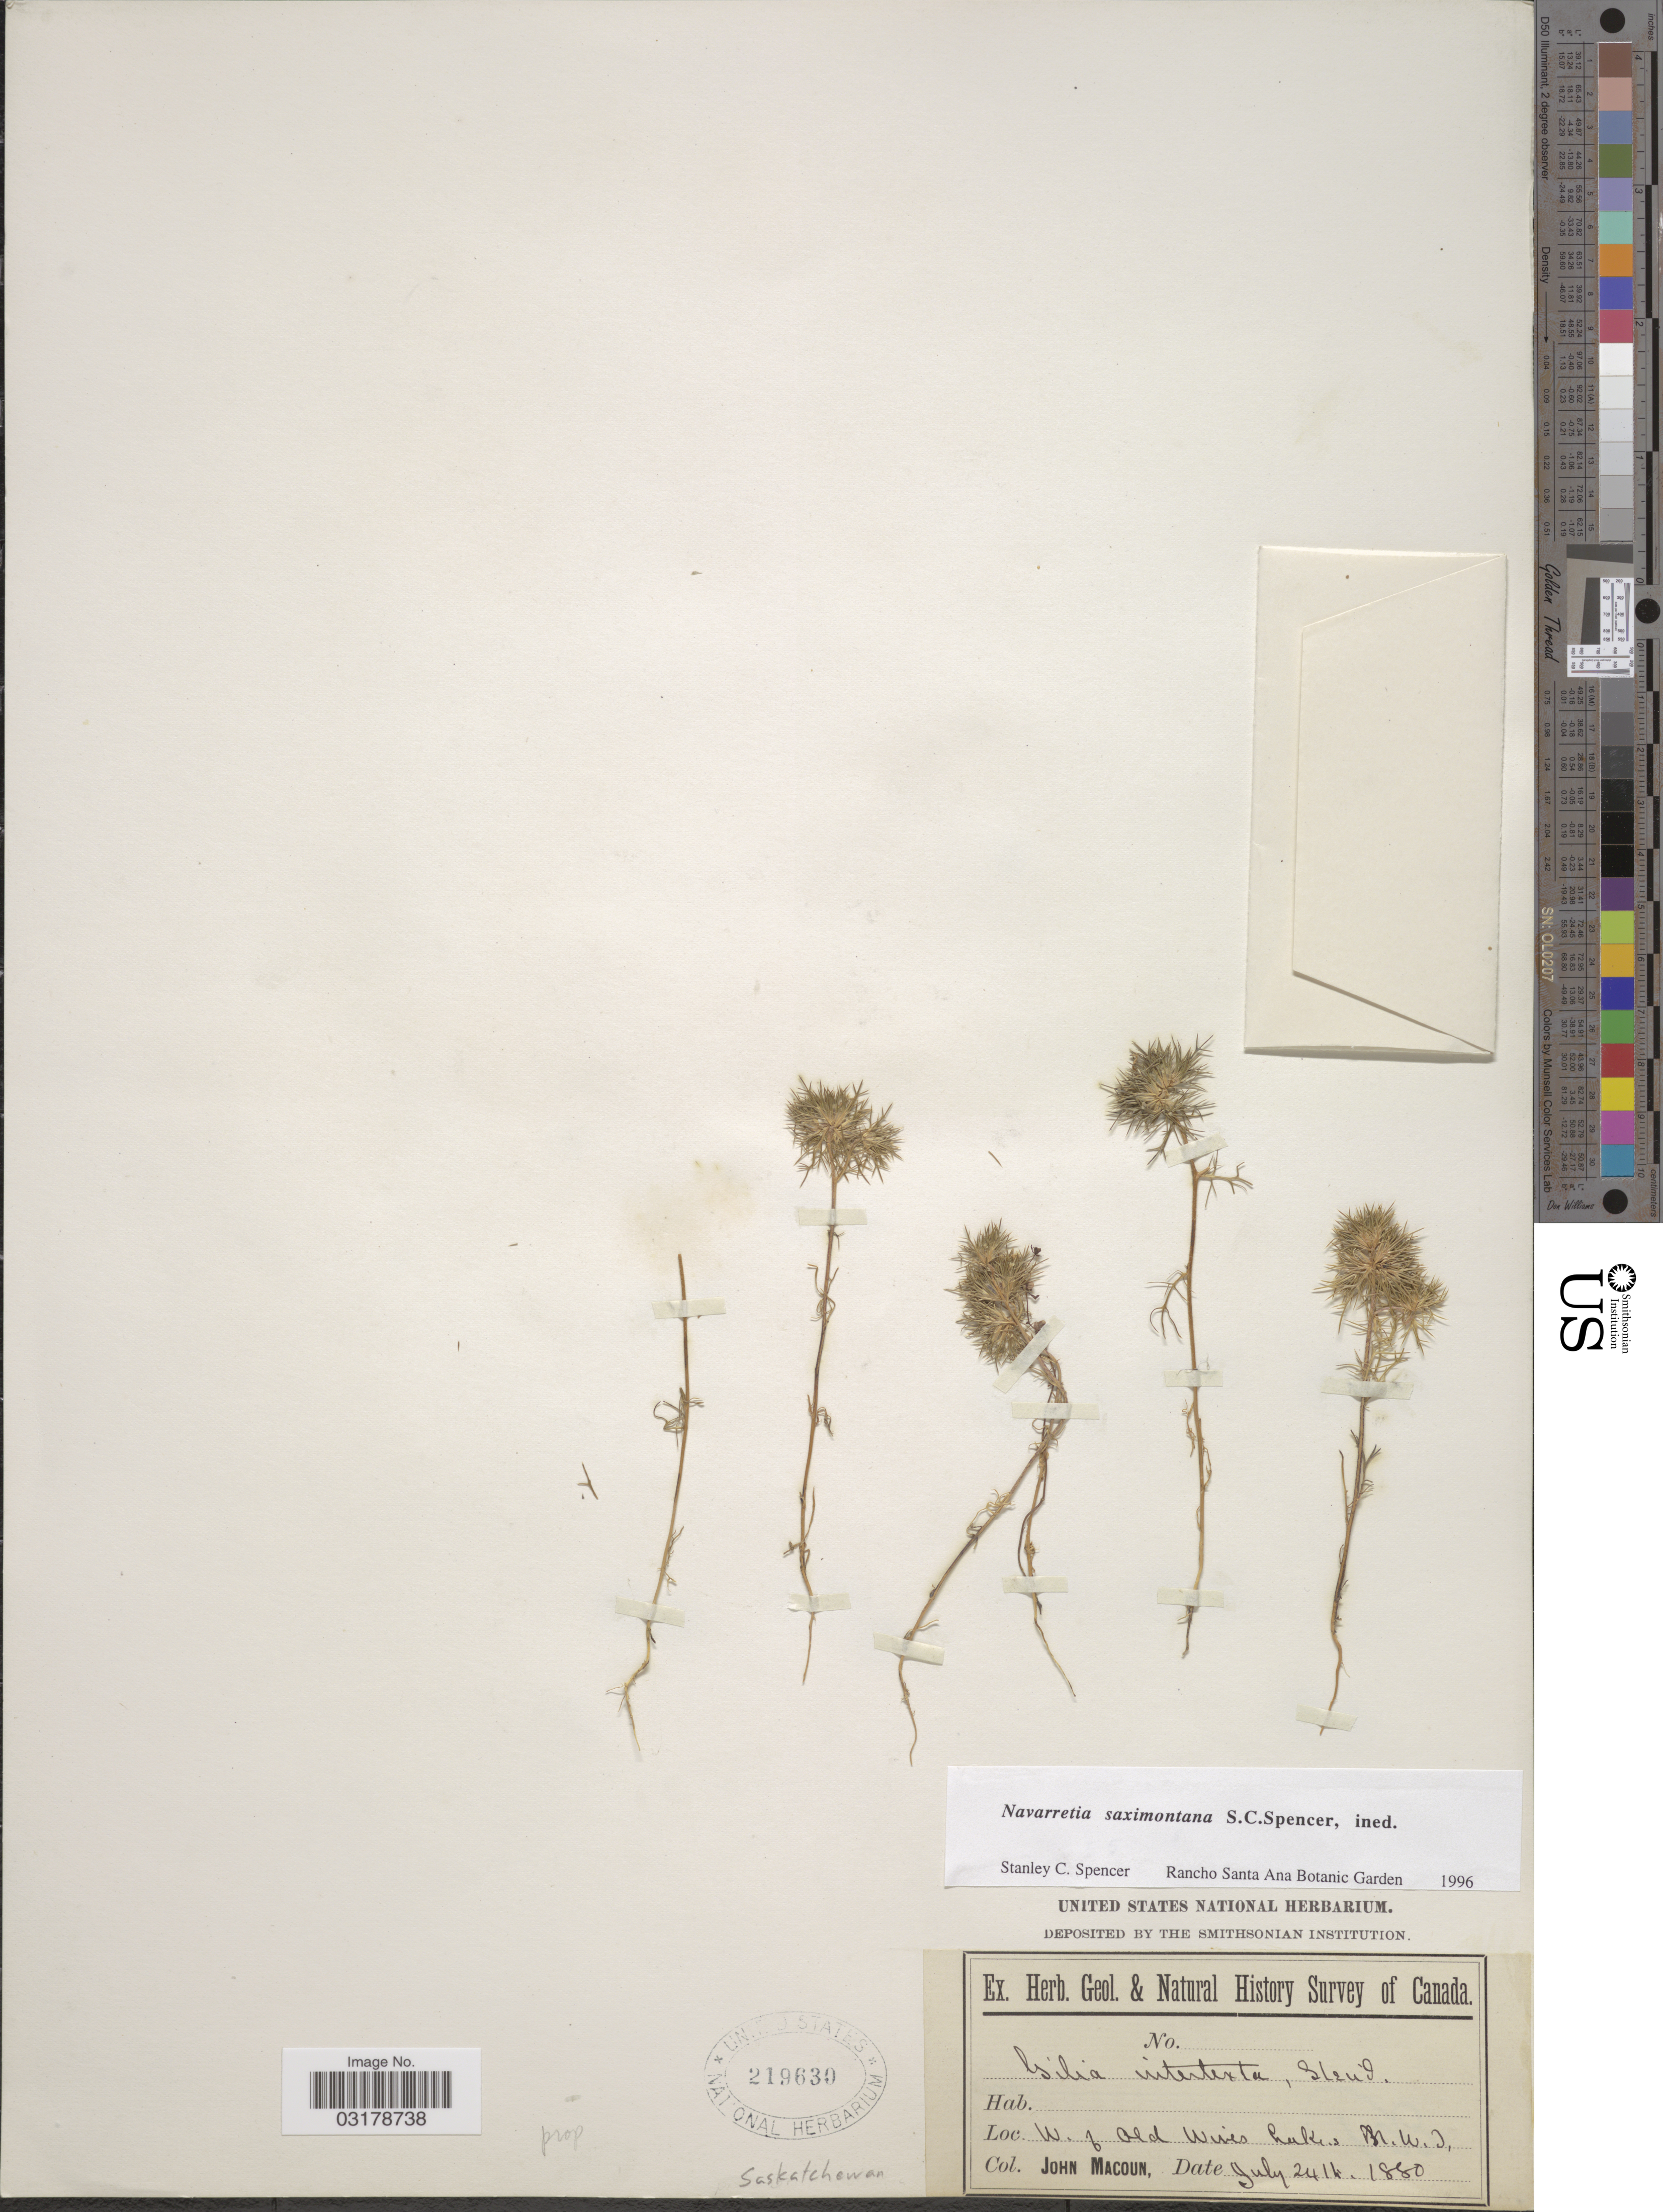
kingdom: Plantae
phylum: Tracheophyta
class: Magnoliopsida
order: Ericales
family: Polemoniaceae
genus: Navarretia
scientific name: Navarretia saximontana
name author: S.C. Spencer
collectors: J. Macoun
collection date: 1880-07-24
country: Canada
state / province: Saskatchewan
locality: W. of Old Wives Lakes, N.W.T.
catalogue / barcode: US 219630